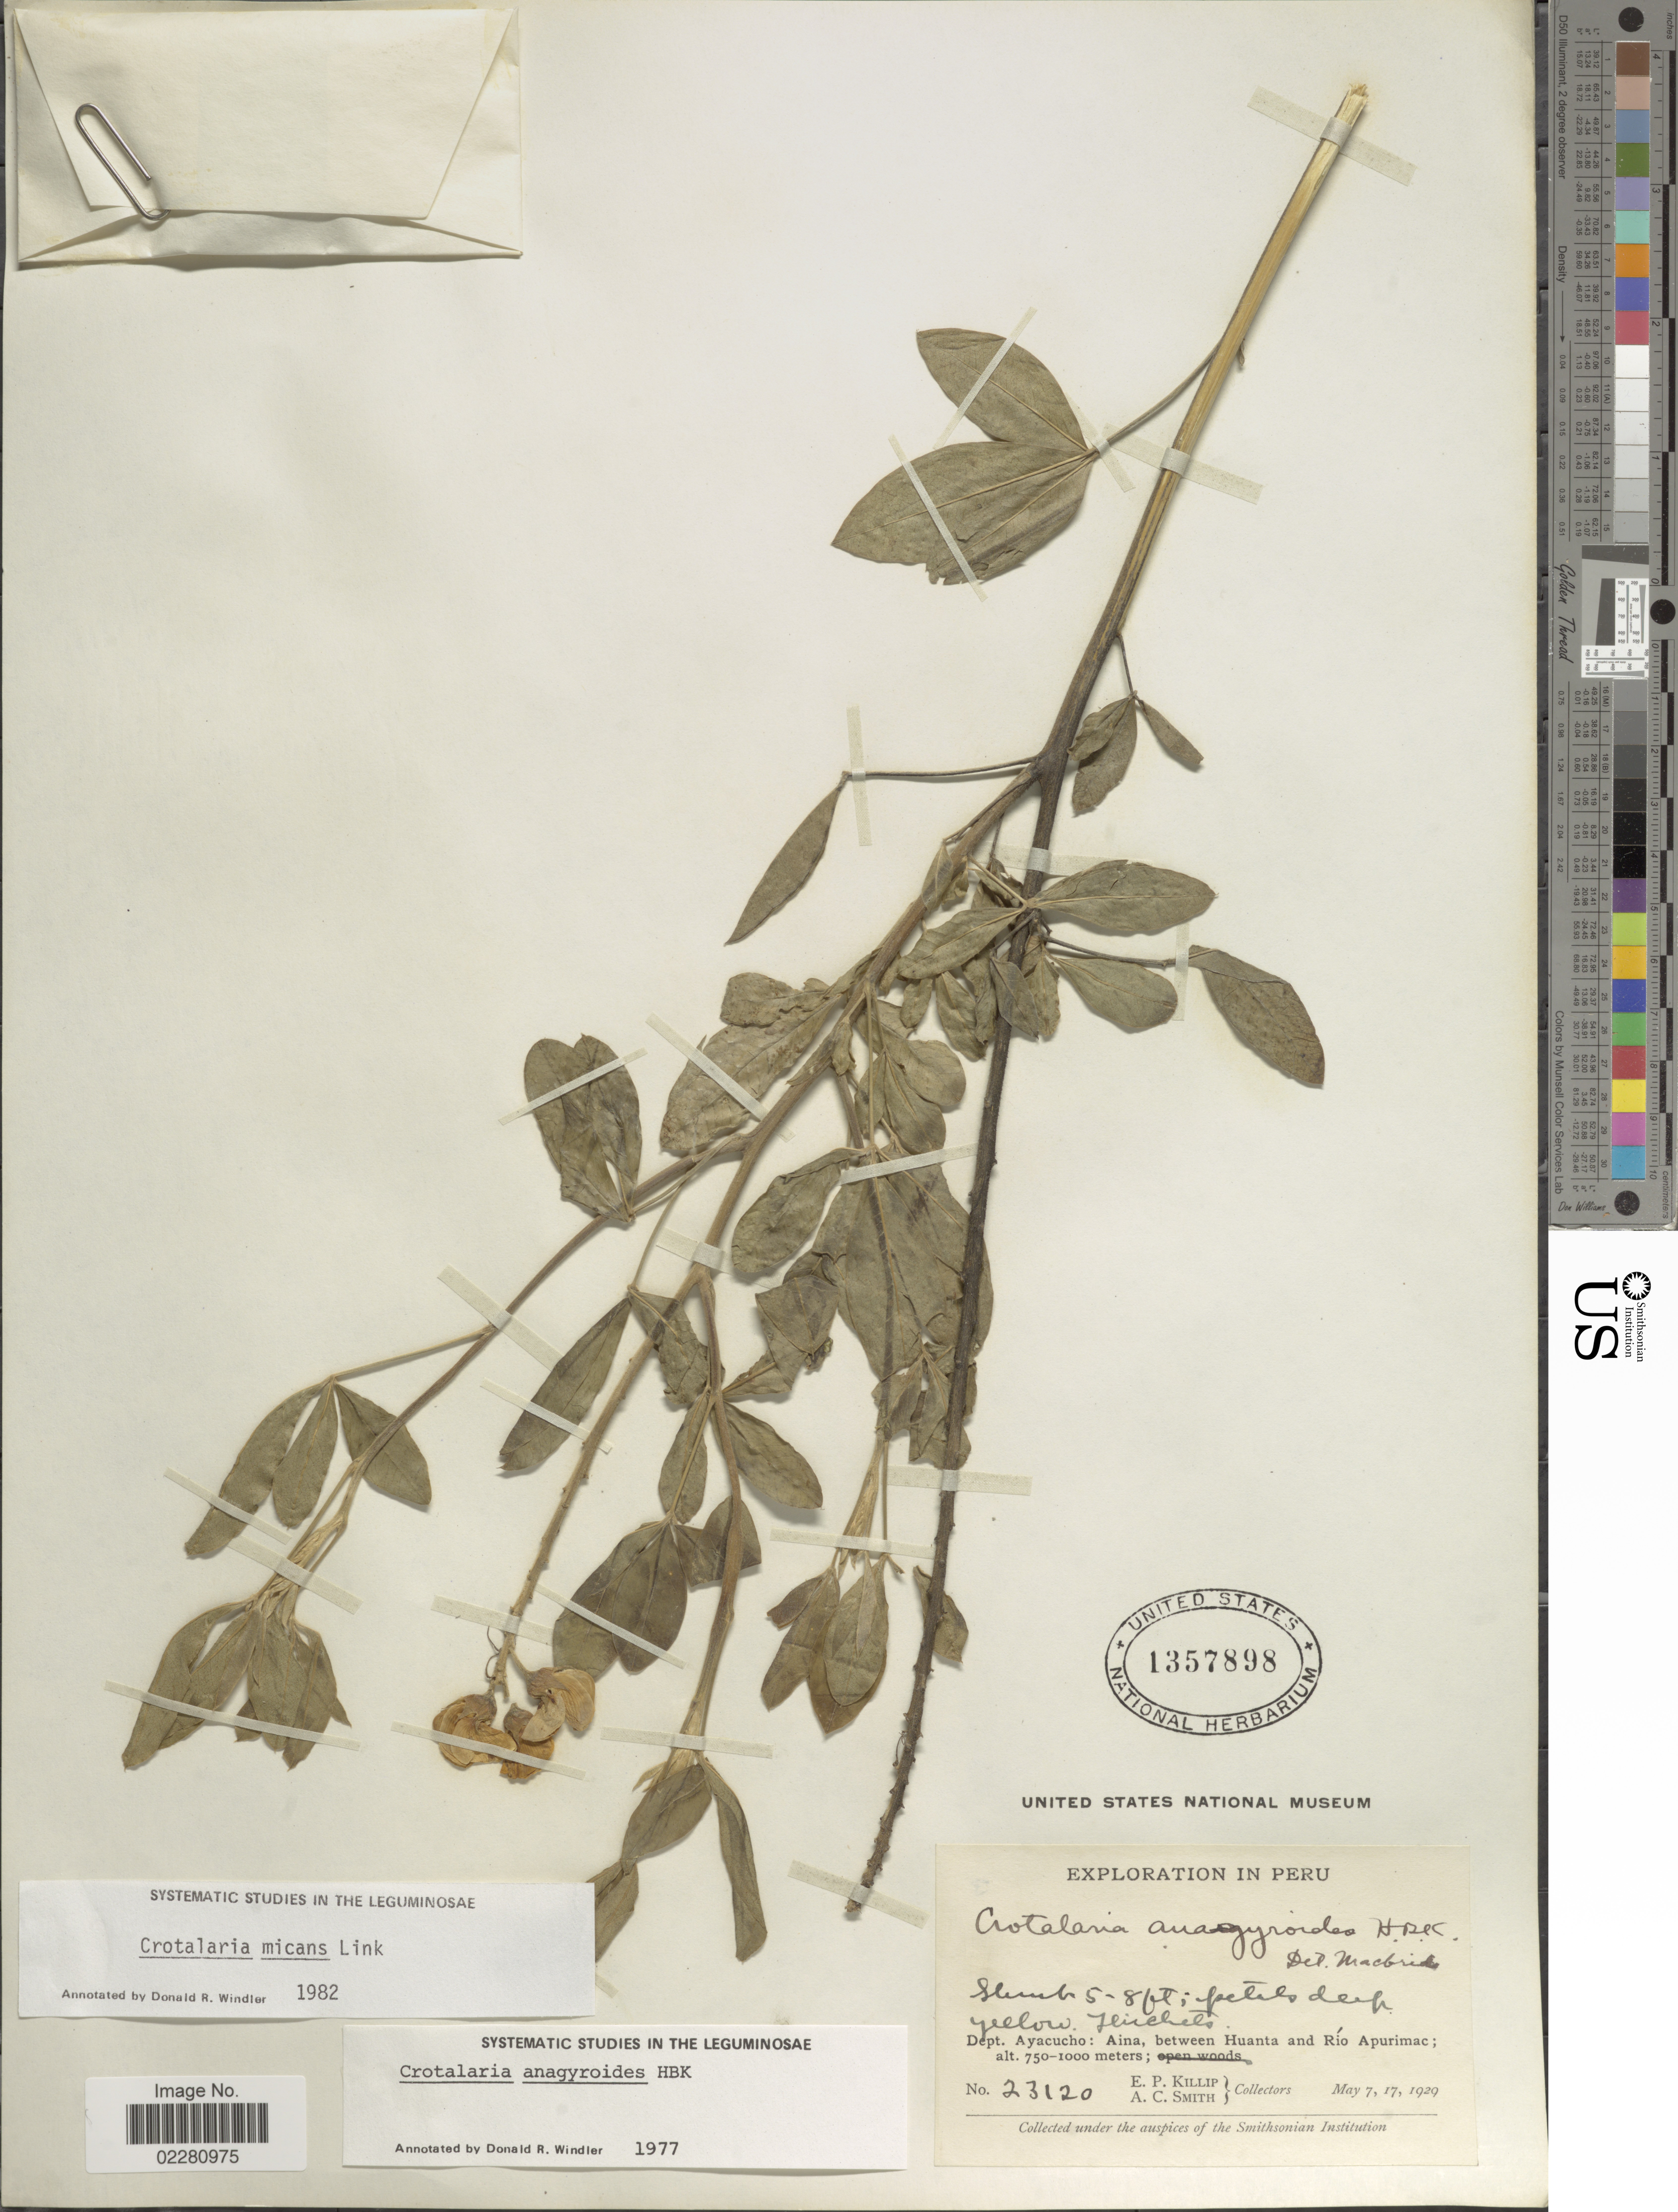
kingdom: Plantae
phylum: Tracheophyta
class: Magnoliopsida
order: Fabales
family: Fabaceae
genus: Crotalaria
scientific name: Crotalaria micans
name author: Link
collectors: E. P. Killip & A. C. Smith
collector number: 23120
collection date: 1929-05-07/1929-05-17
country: Peru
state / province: Ayacucho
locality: Aina, between Huanta and Rio Apurimac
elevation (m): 750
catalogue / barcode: US 1357898